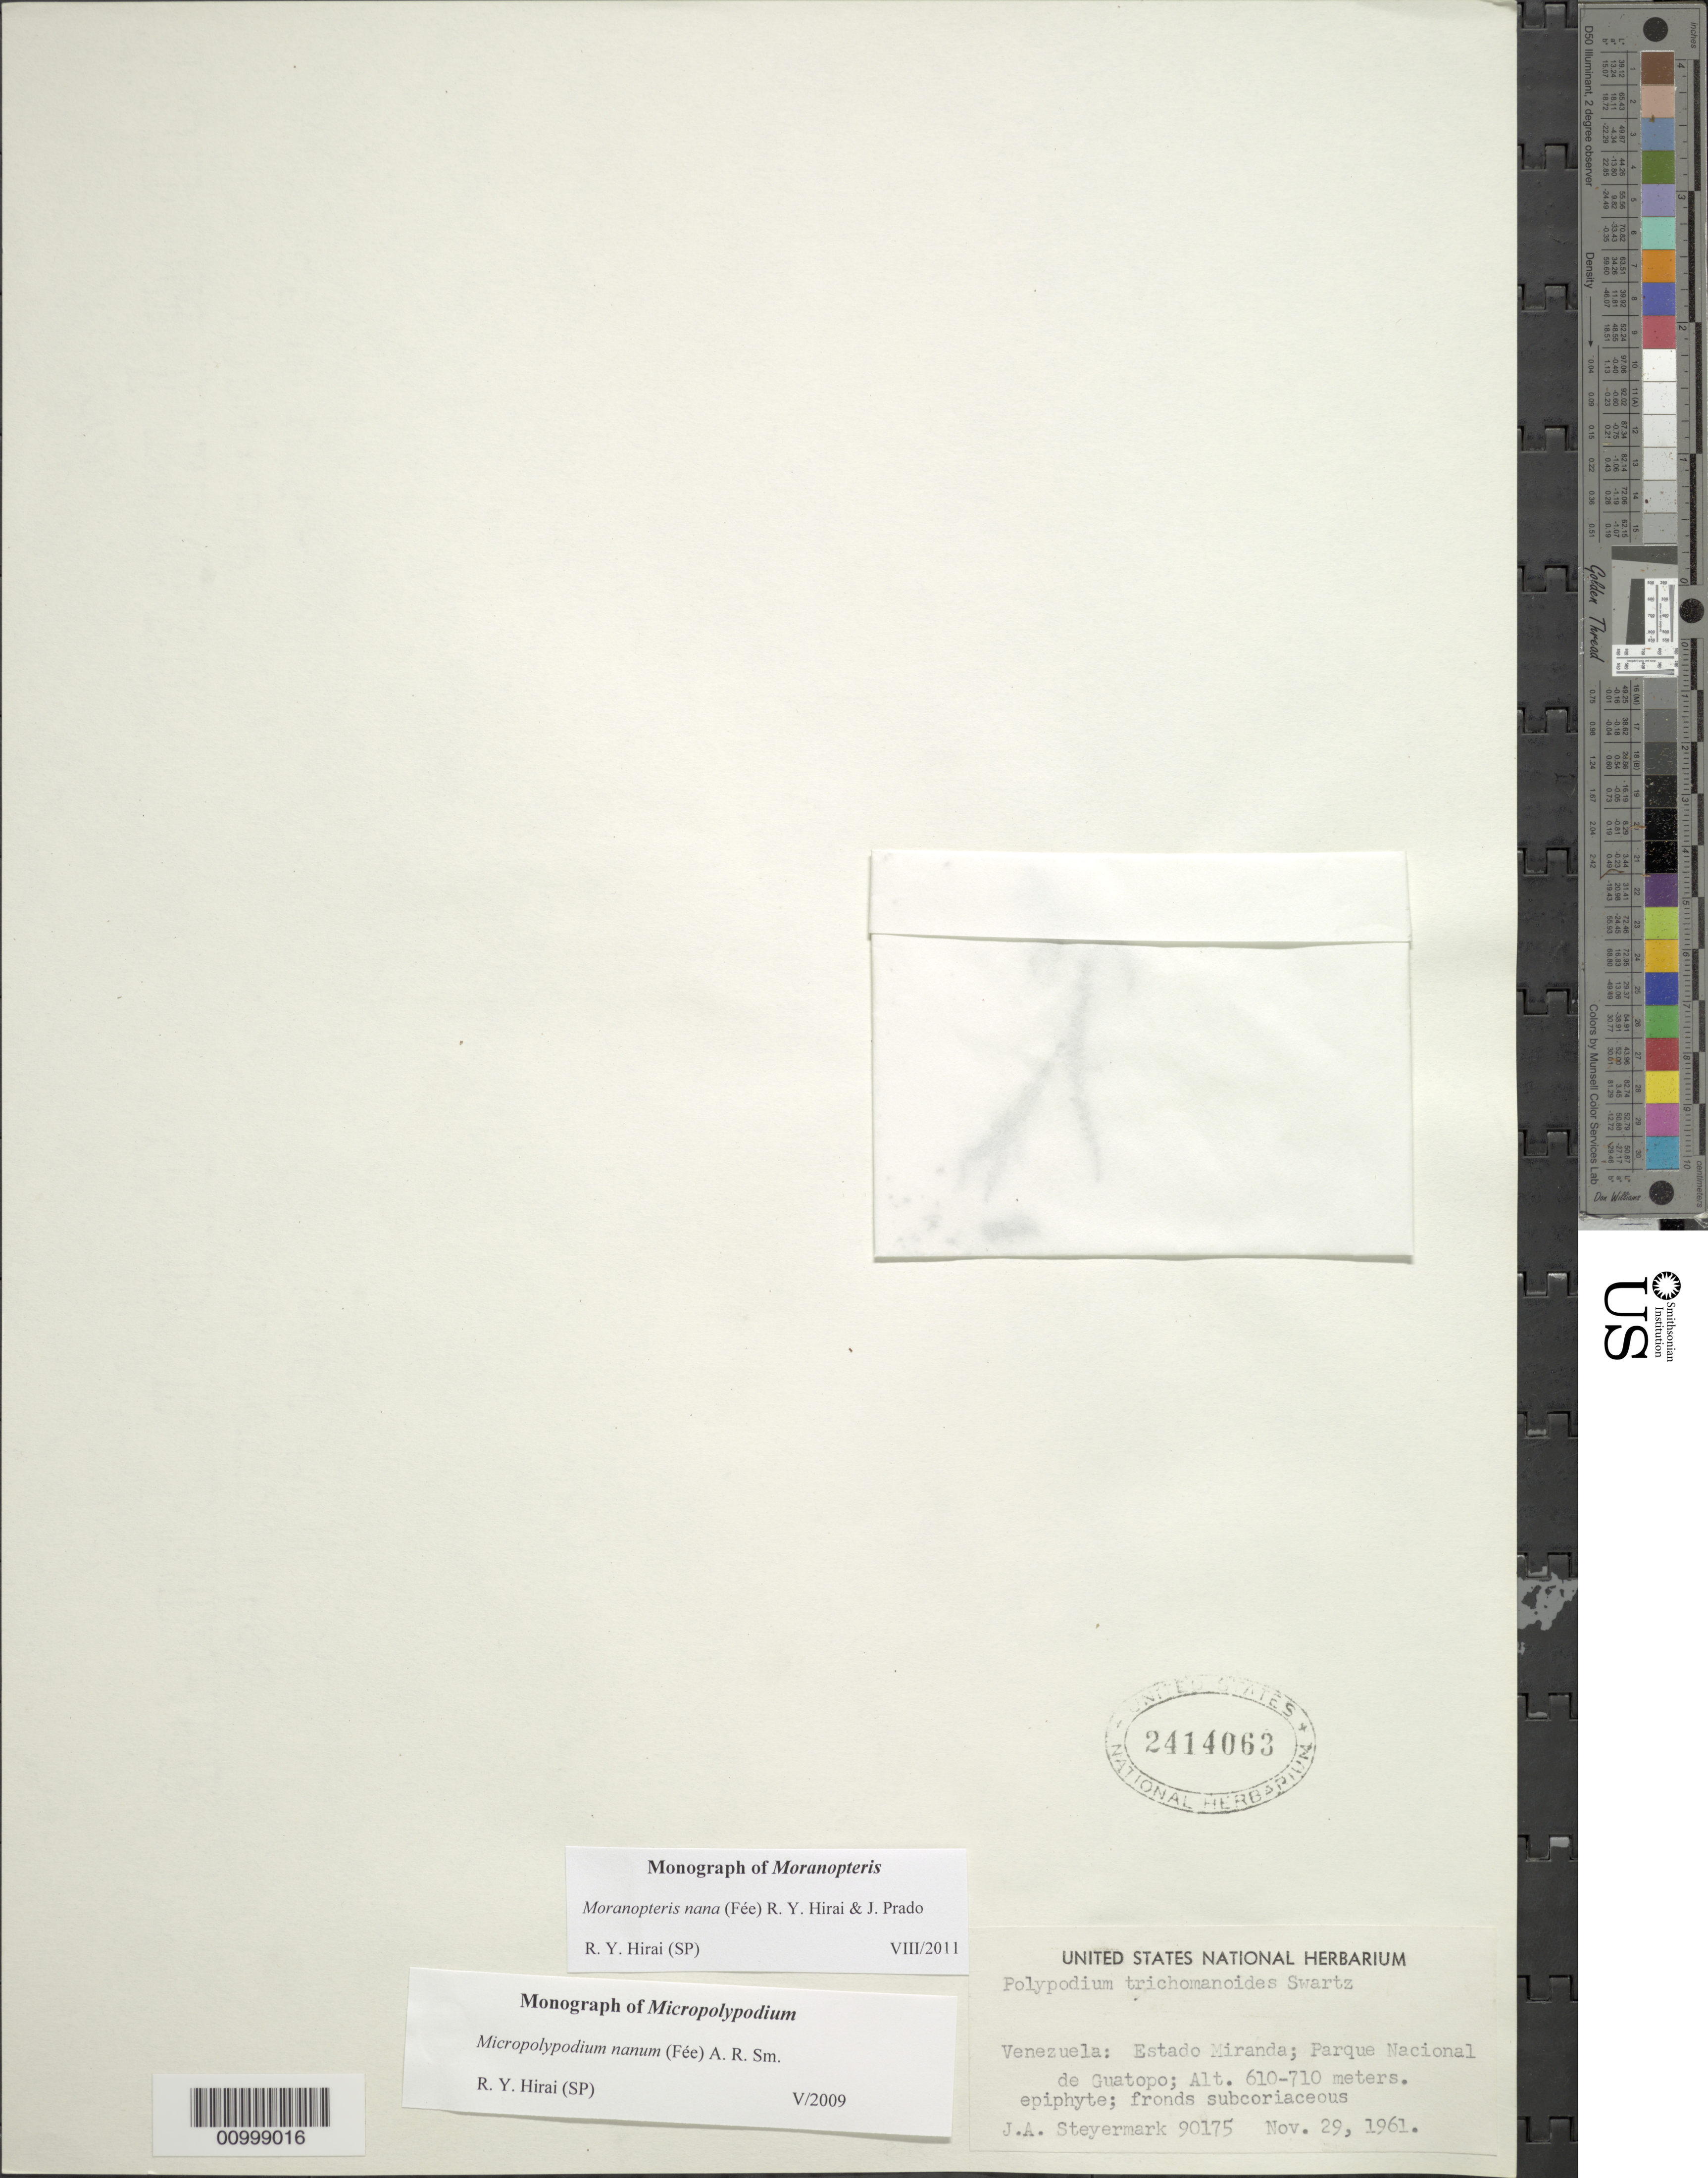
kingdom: Plantae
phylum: Tracheophyta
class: Polypodiopsida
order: Polypodiales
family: Polypodiaceae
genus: Moranopteris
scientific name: Moranopteris nana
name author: (Fée) R. Y. Hirai & J. Prado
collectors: J. Steyermark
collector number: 90175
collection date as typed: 29-Nov-61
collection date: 1961-11-29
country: Venezuela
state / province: Miranda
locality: Parque Nacional de Guatopo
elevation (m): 610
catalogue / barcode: US 2414063